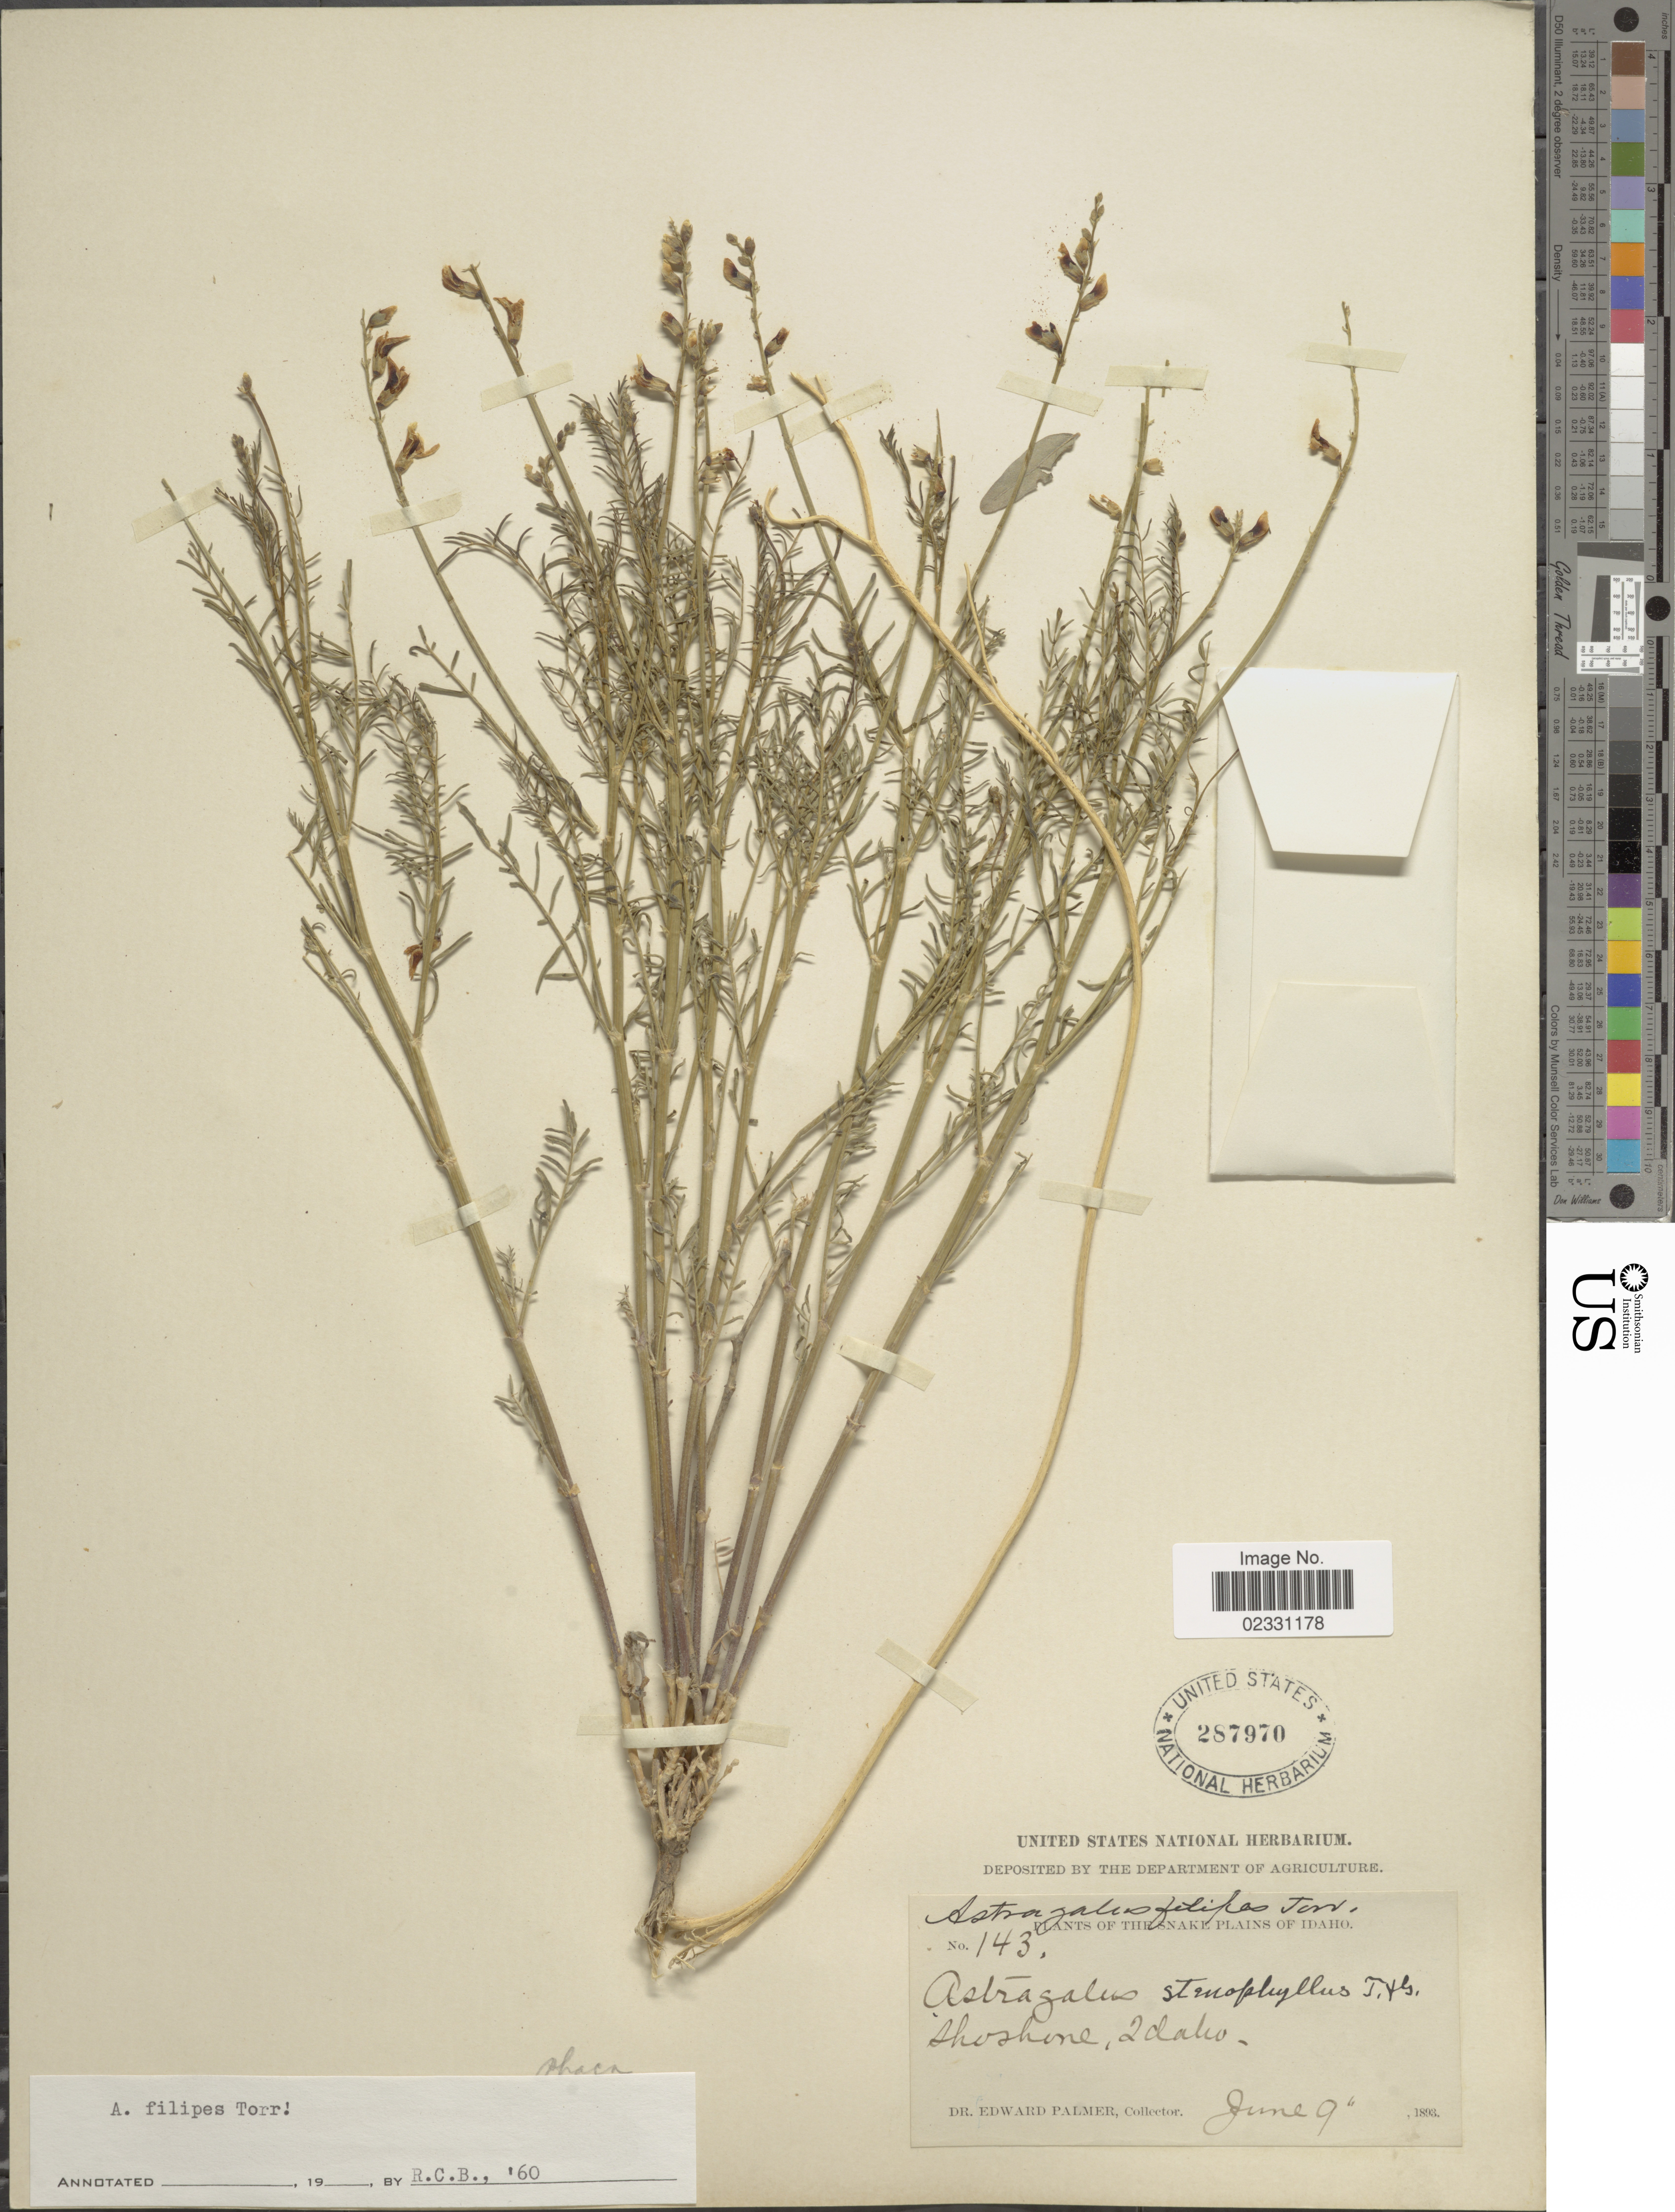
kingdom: Plantae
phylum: Tracheophyta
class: Magnoliopsida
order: Fabales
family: Fabaceae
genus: Astragalus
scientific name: Astragalus filipes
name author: A. Gray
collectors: E. Palmer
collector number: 143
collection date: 1893-06-09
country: United States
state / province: Idaho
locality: Shoshone, Snake Plains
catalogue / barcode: US 287970